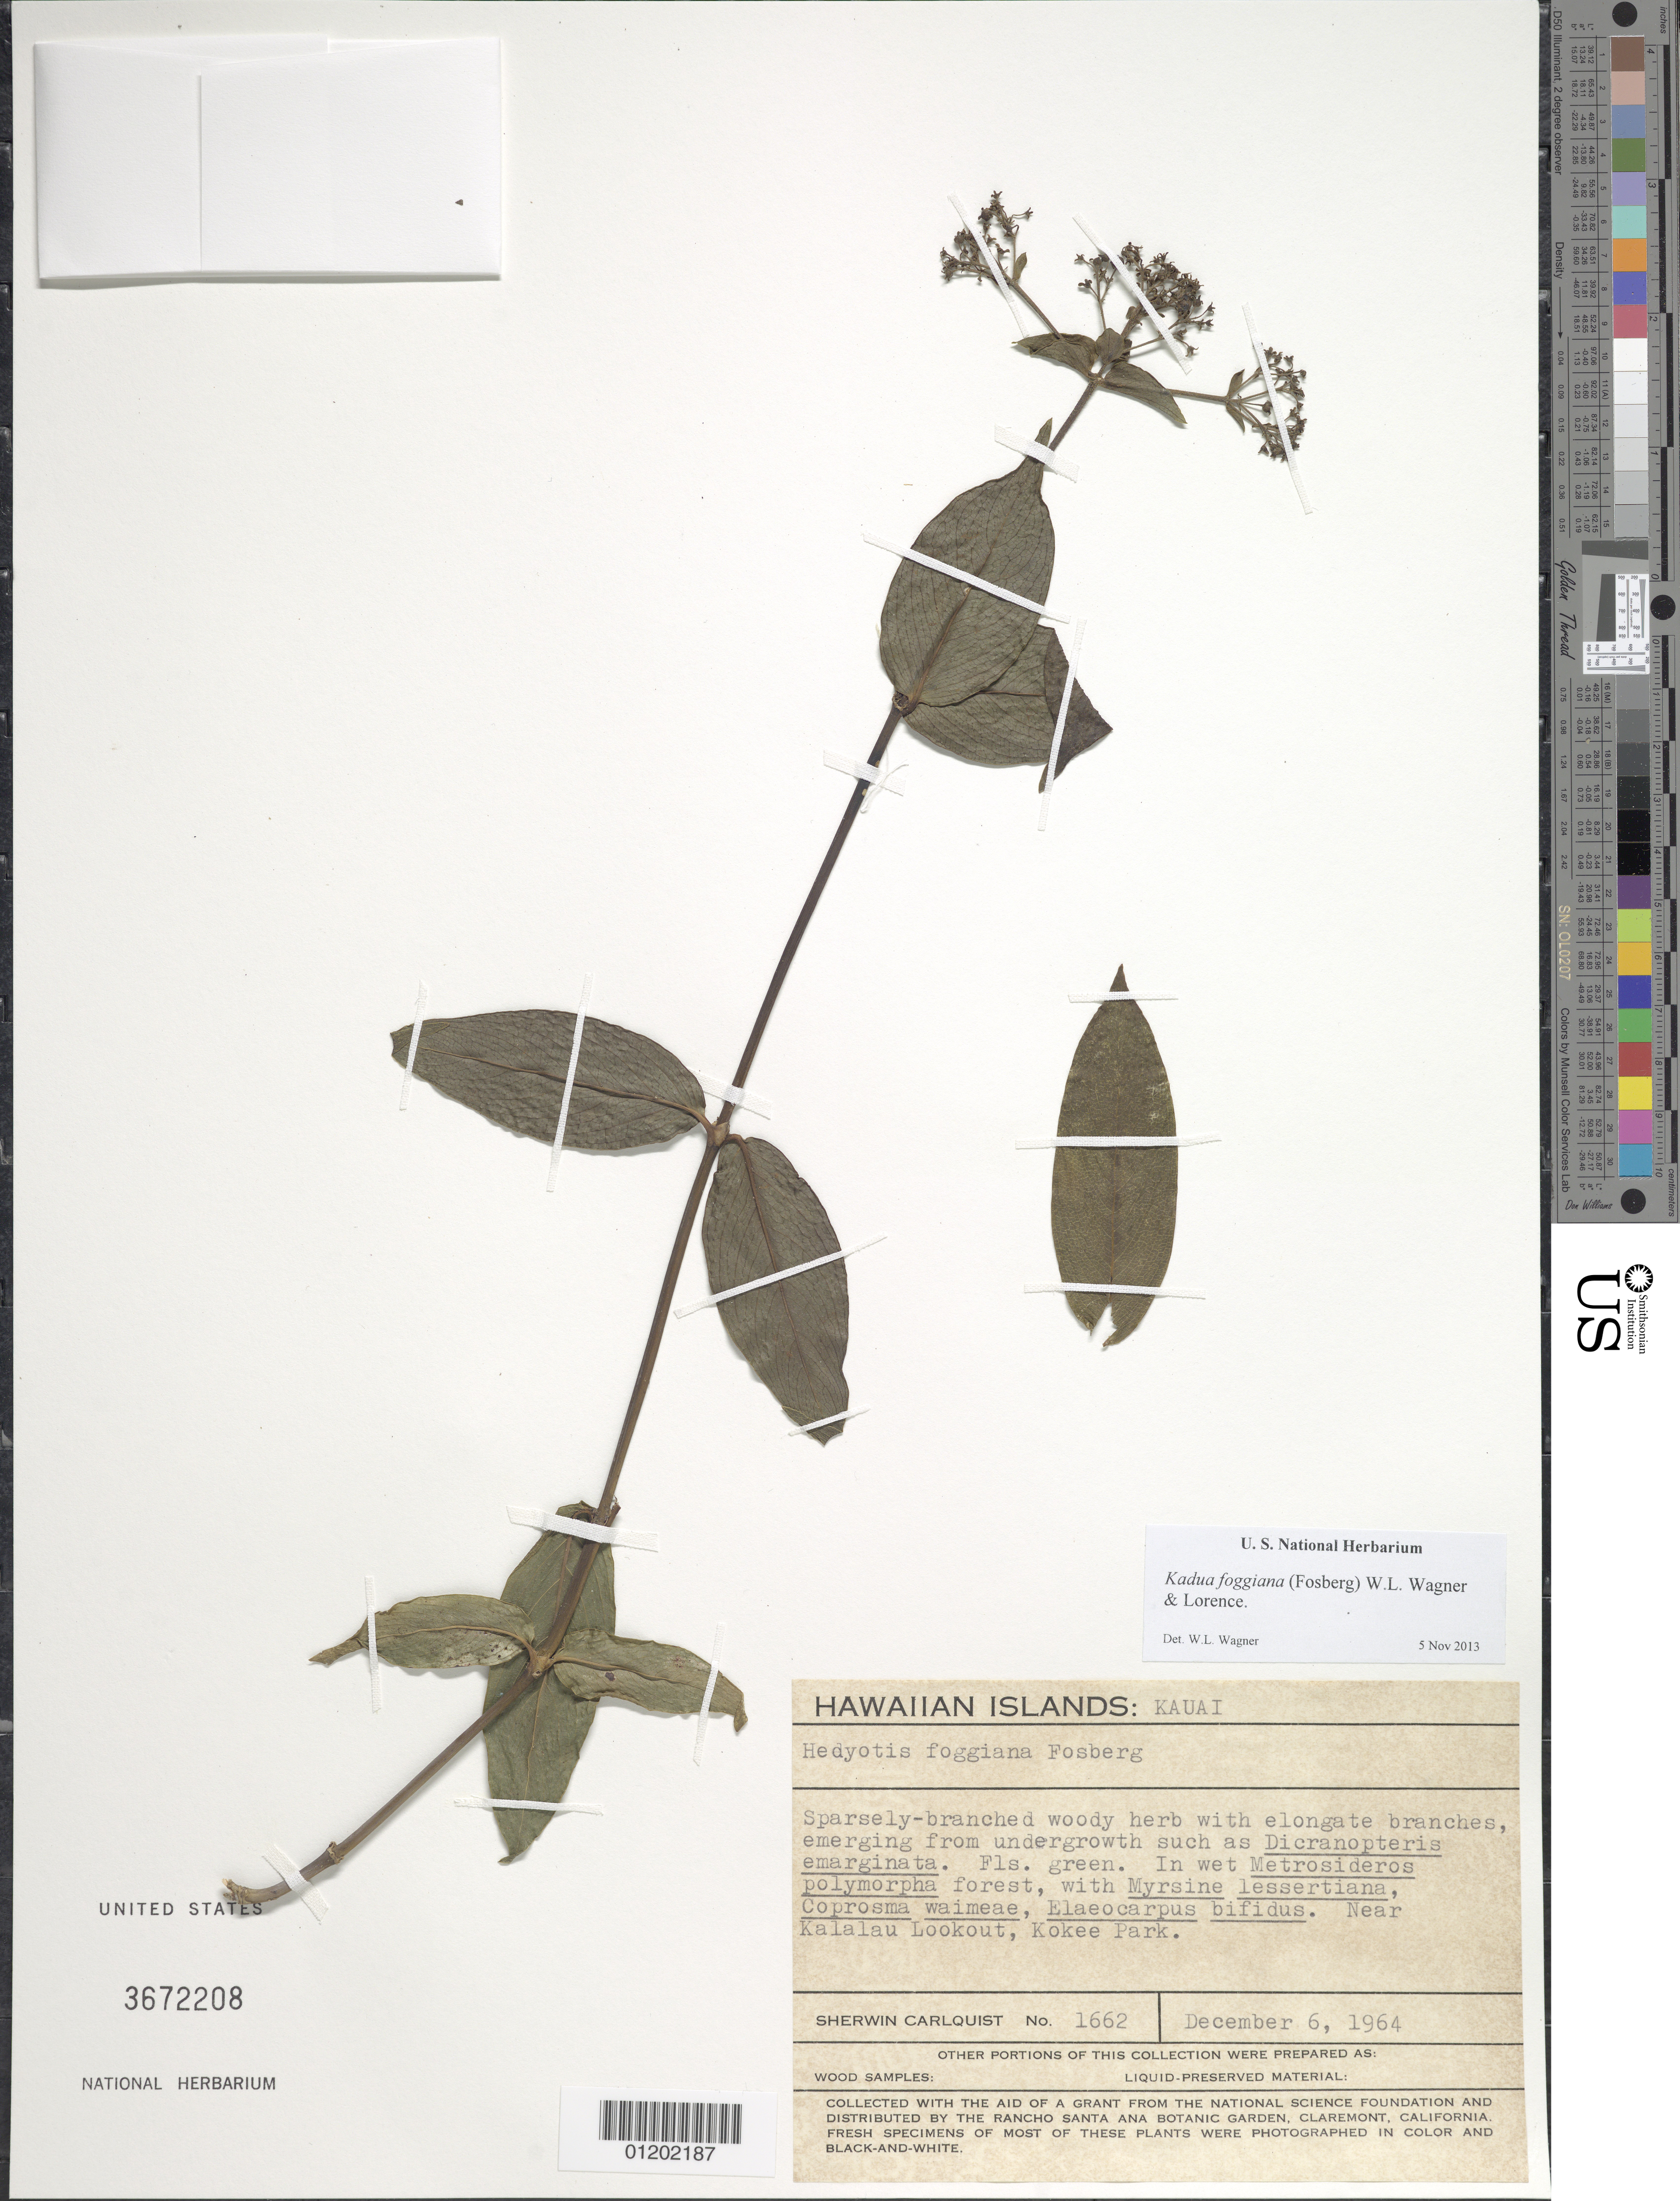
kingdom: Plantae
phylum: Tracheophyta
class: Magnoliopsida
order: Gentianales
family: Rubiaceae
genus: Kadua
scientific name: Kadua foggiana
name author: (Fosberg) W.L. Wagner & Lorence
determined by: Wagner, W. L., (BOT), Smithsonian Institution - National Museum of Natural History (UNITED STATES)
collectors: S. Carlquist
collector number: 1662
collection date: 1964-12-06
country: United States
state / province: Hawaii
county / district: Kauai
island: Kaua'i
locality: Near Kalalau Lookout, Kokee Park.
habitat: Wet forest.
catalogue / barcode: US 3672208